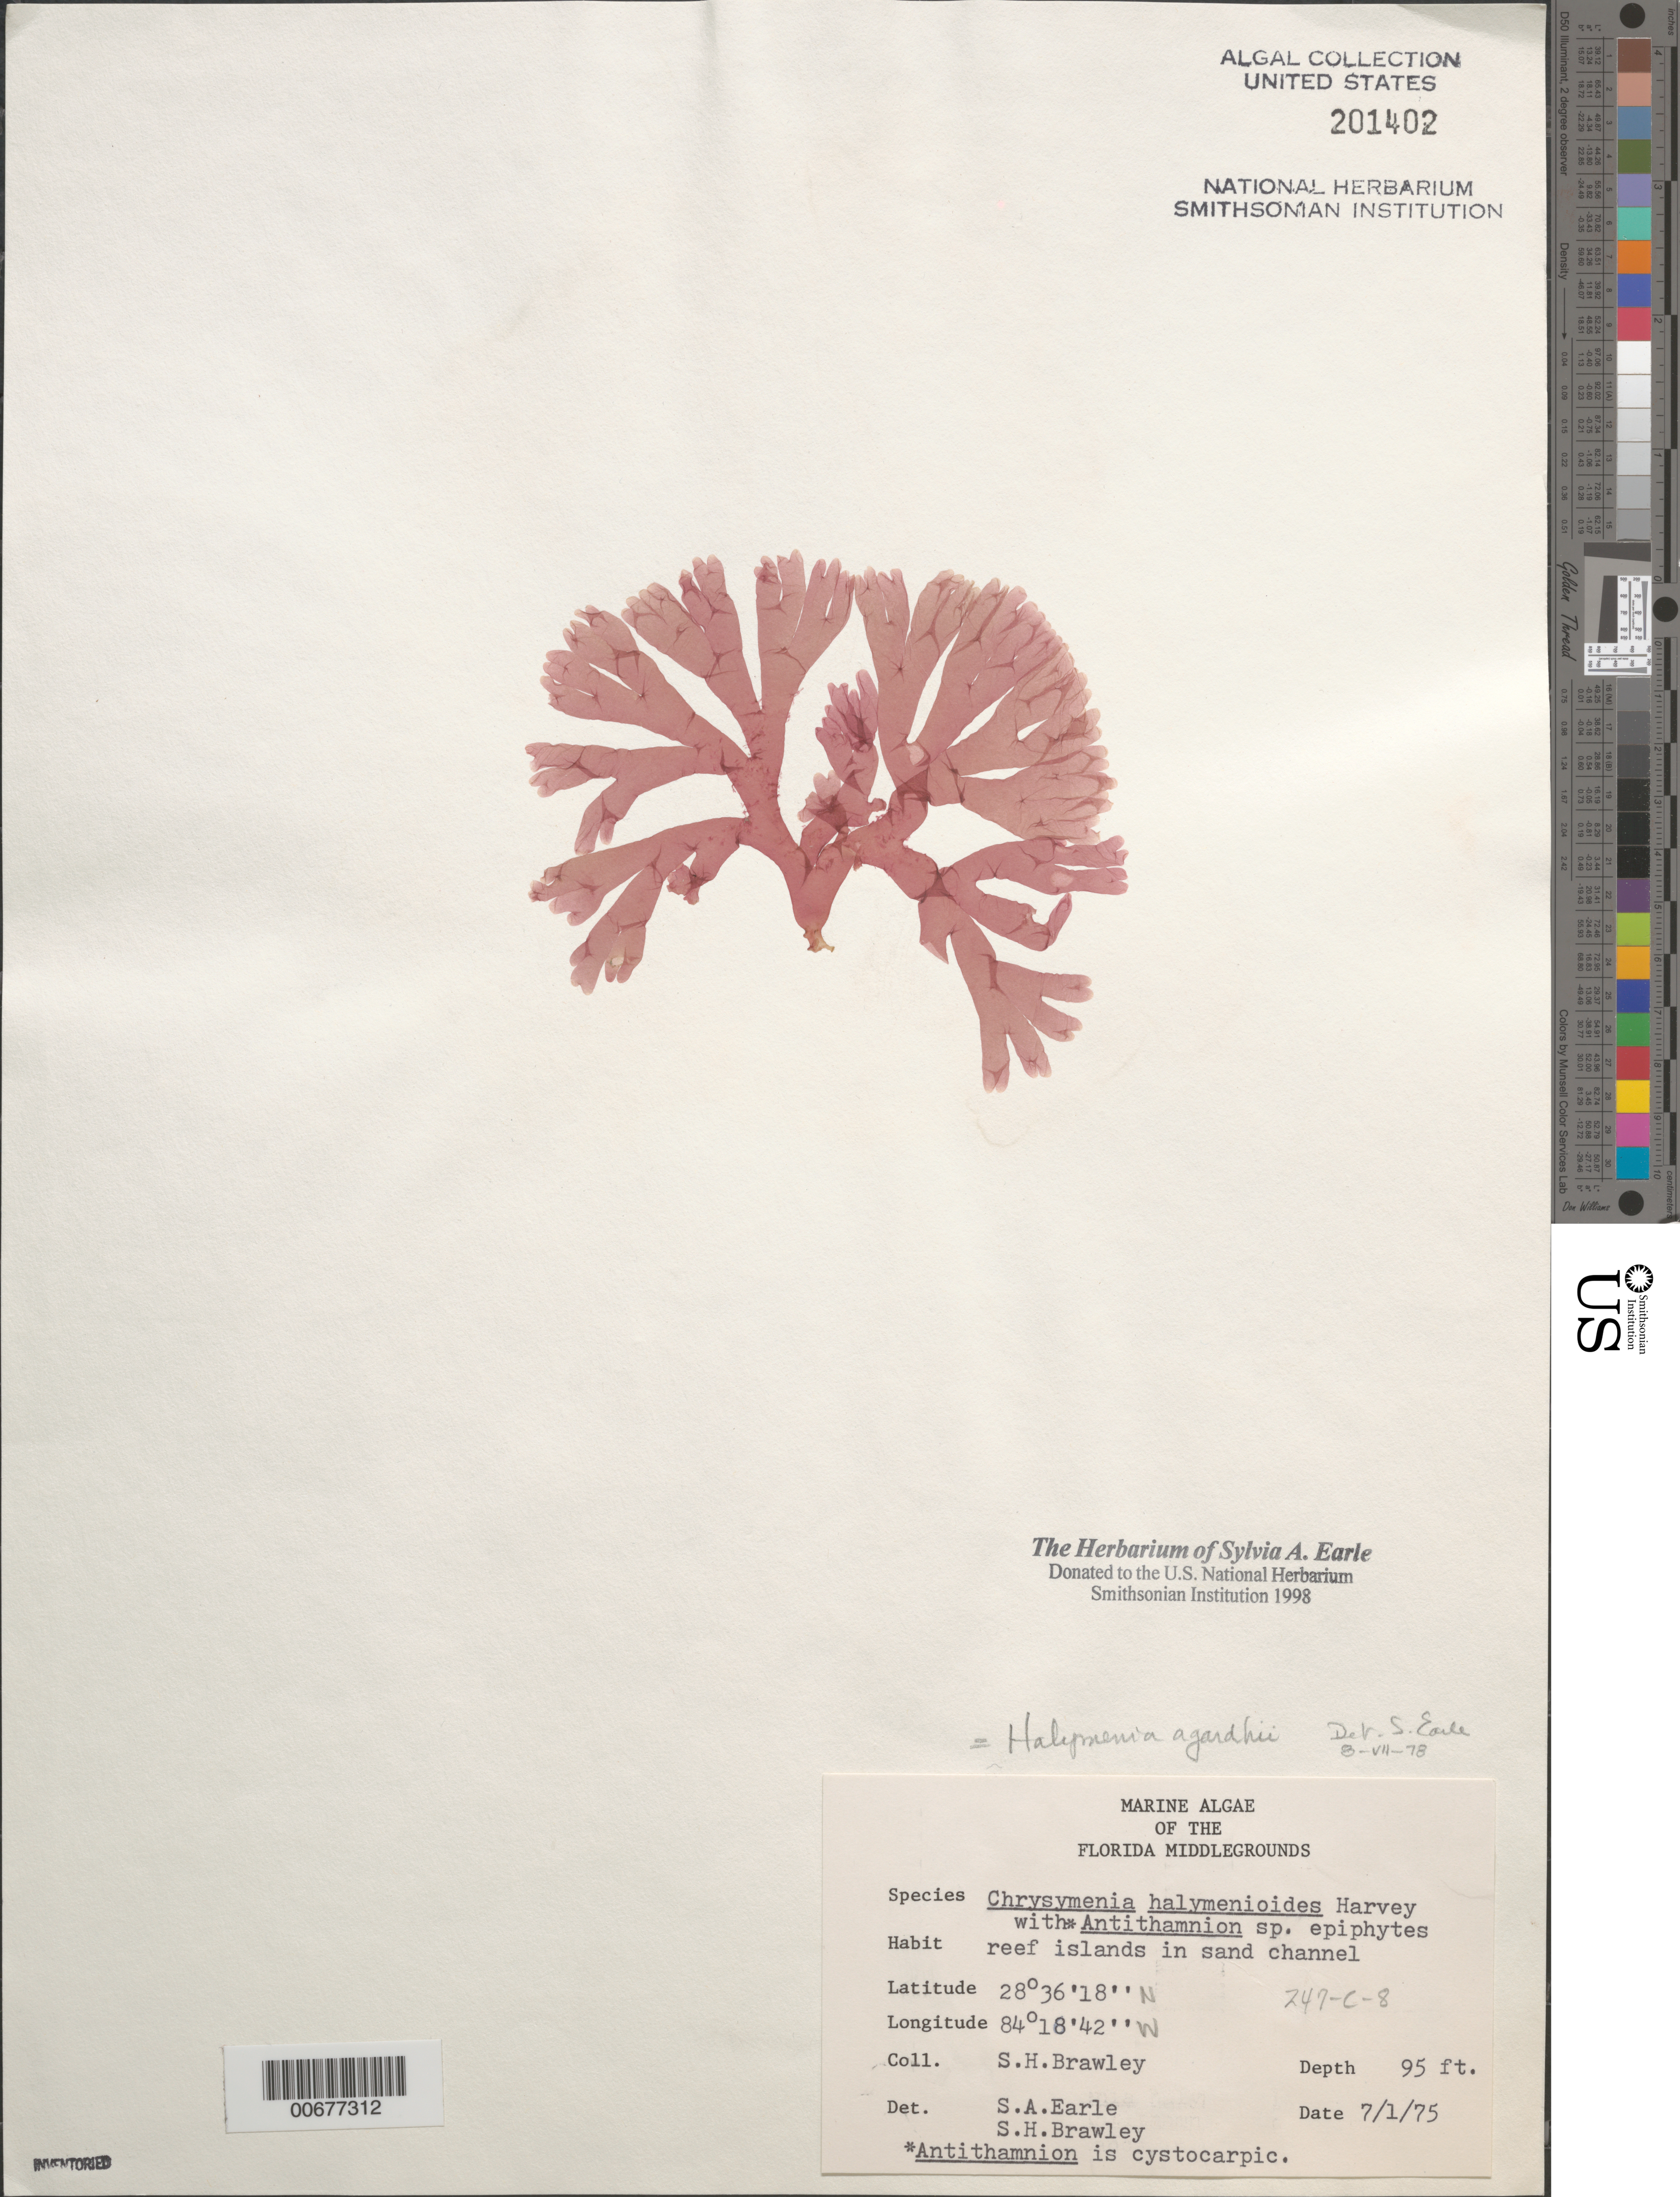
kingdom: Plantae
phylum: Rhodophyta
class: Florideophyceae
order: Sebdeniales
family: Sebdeniaceae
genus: Sebdenia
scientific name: Sebdenia flabellata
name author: (J. Agardh) P.G. Parkinson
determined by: Algae name updating Project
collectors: S. Brawley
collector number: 247-C-8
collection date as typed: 01 Jul 1975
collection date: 1975-07-01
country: United States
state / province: Florida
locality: Florida Middle Grounds, Gulf of Mexico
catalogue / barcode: US 201402